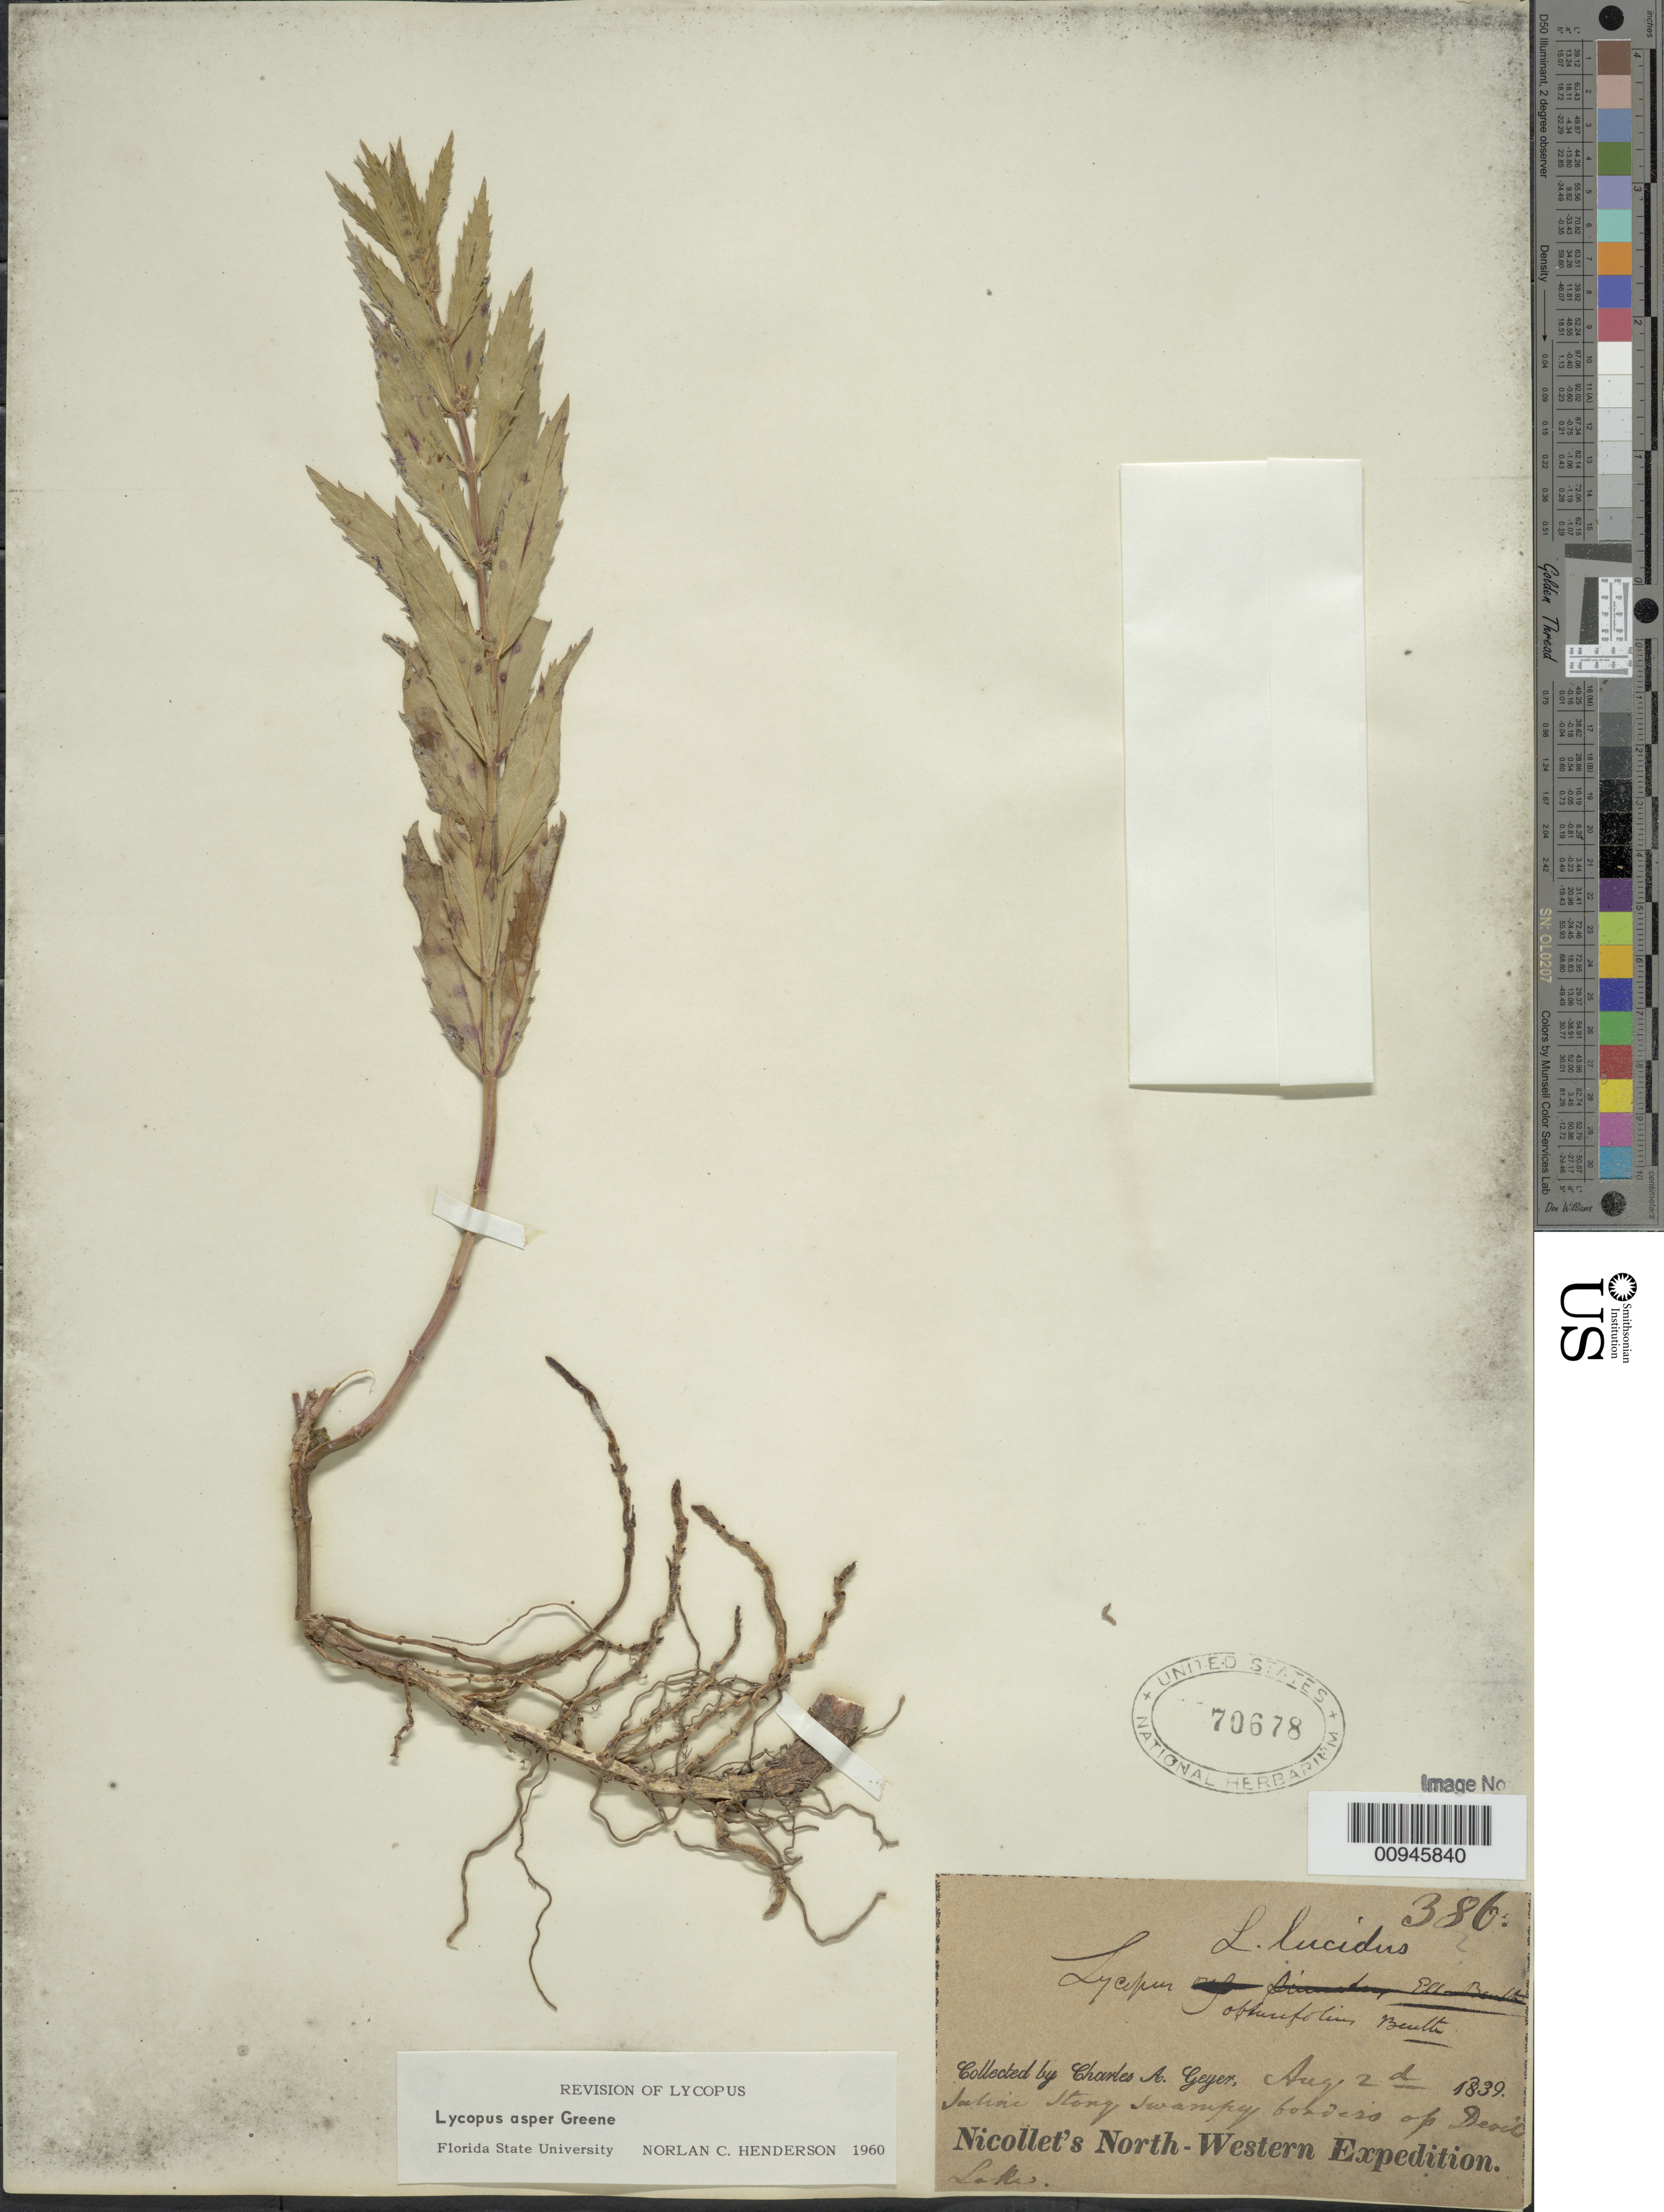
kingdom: Plantae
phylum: Tracheophyta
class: Magnoliopsida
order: Lamiales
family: Lamiaceae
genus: Lycopus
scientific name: Lycopus asper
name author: Greene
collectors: C. A. Geyer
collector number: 386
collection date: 1839-08-02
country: United States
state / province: Wisconsin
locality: North-Western. Saline Stong Swampy borders of Devil's Lake.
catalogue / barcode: US 70678